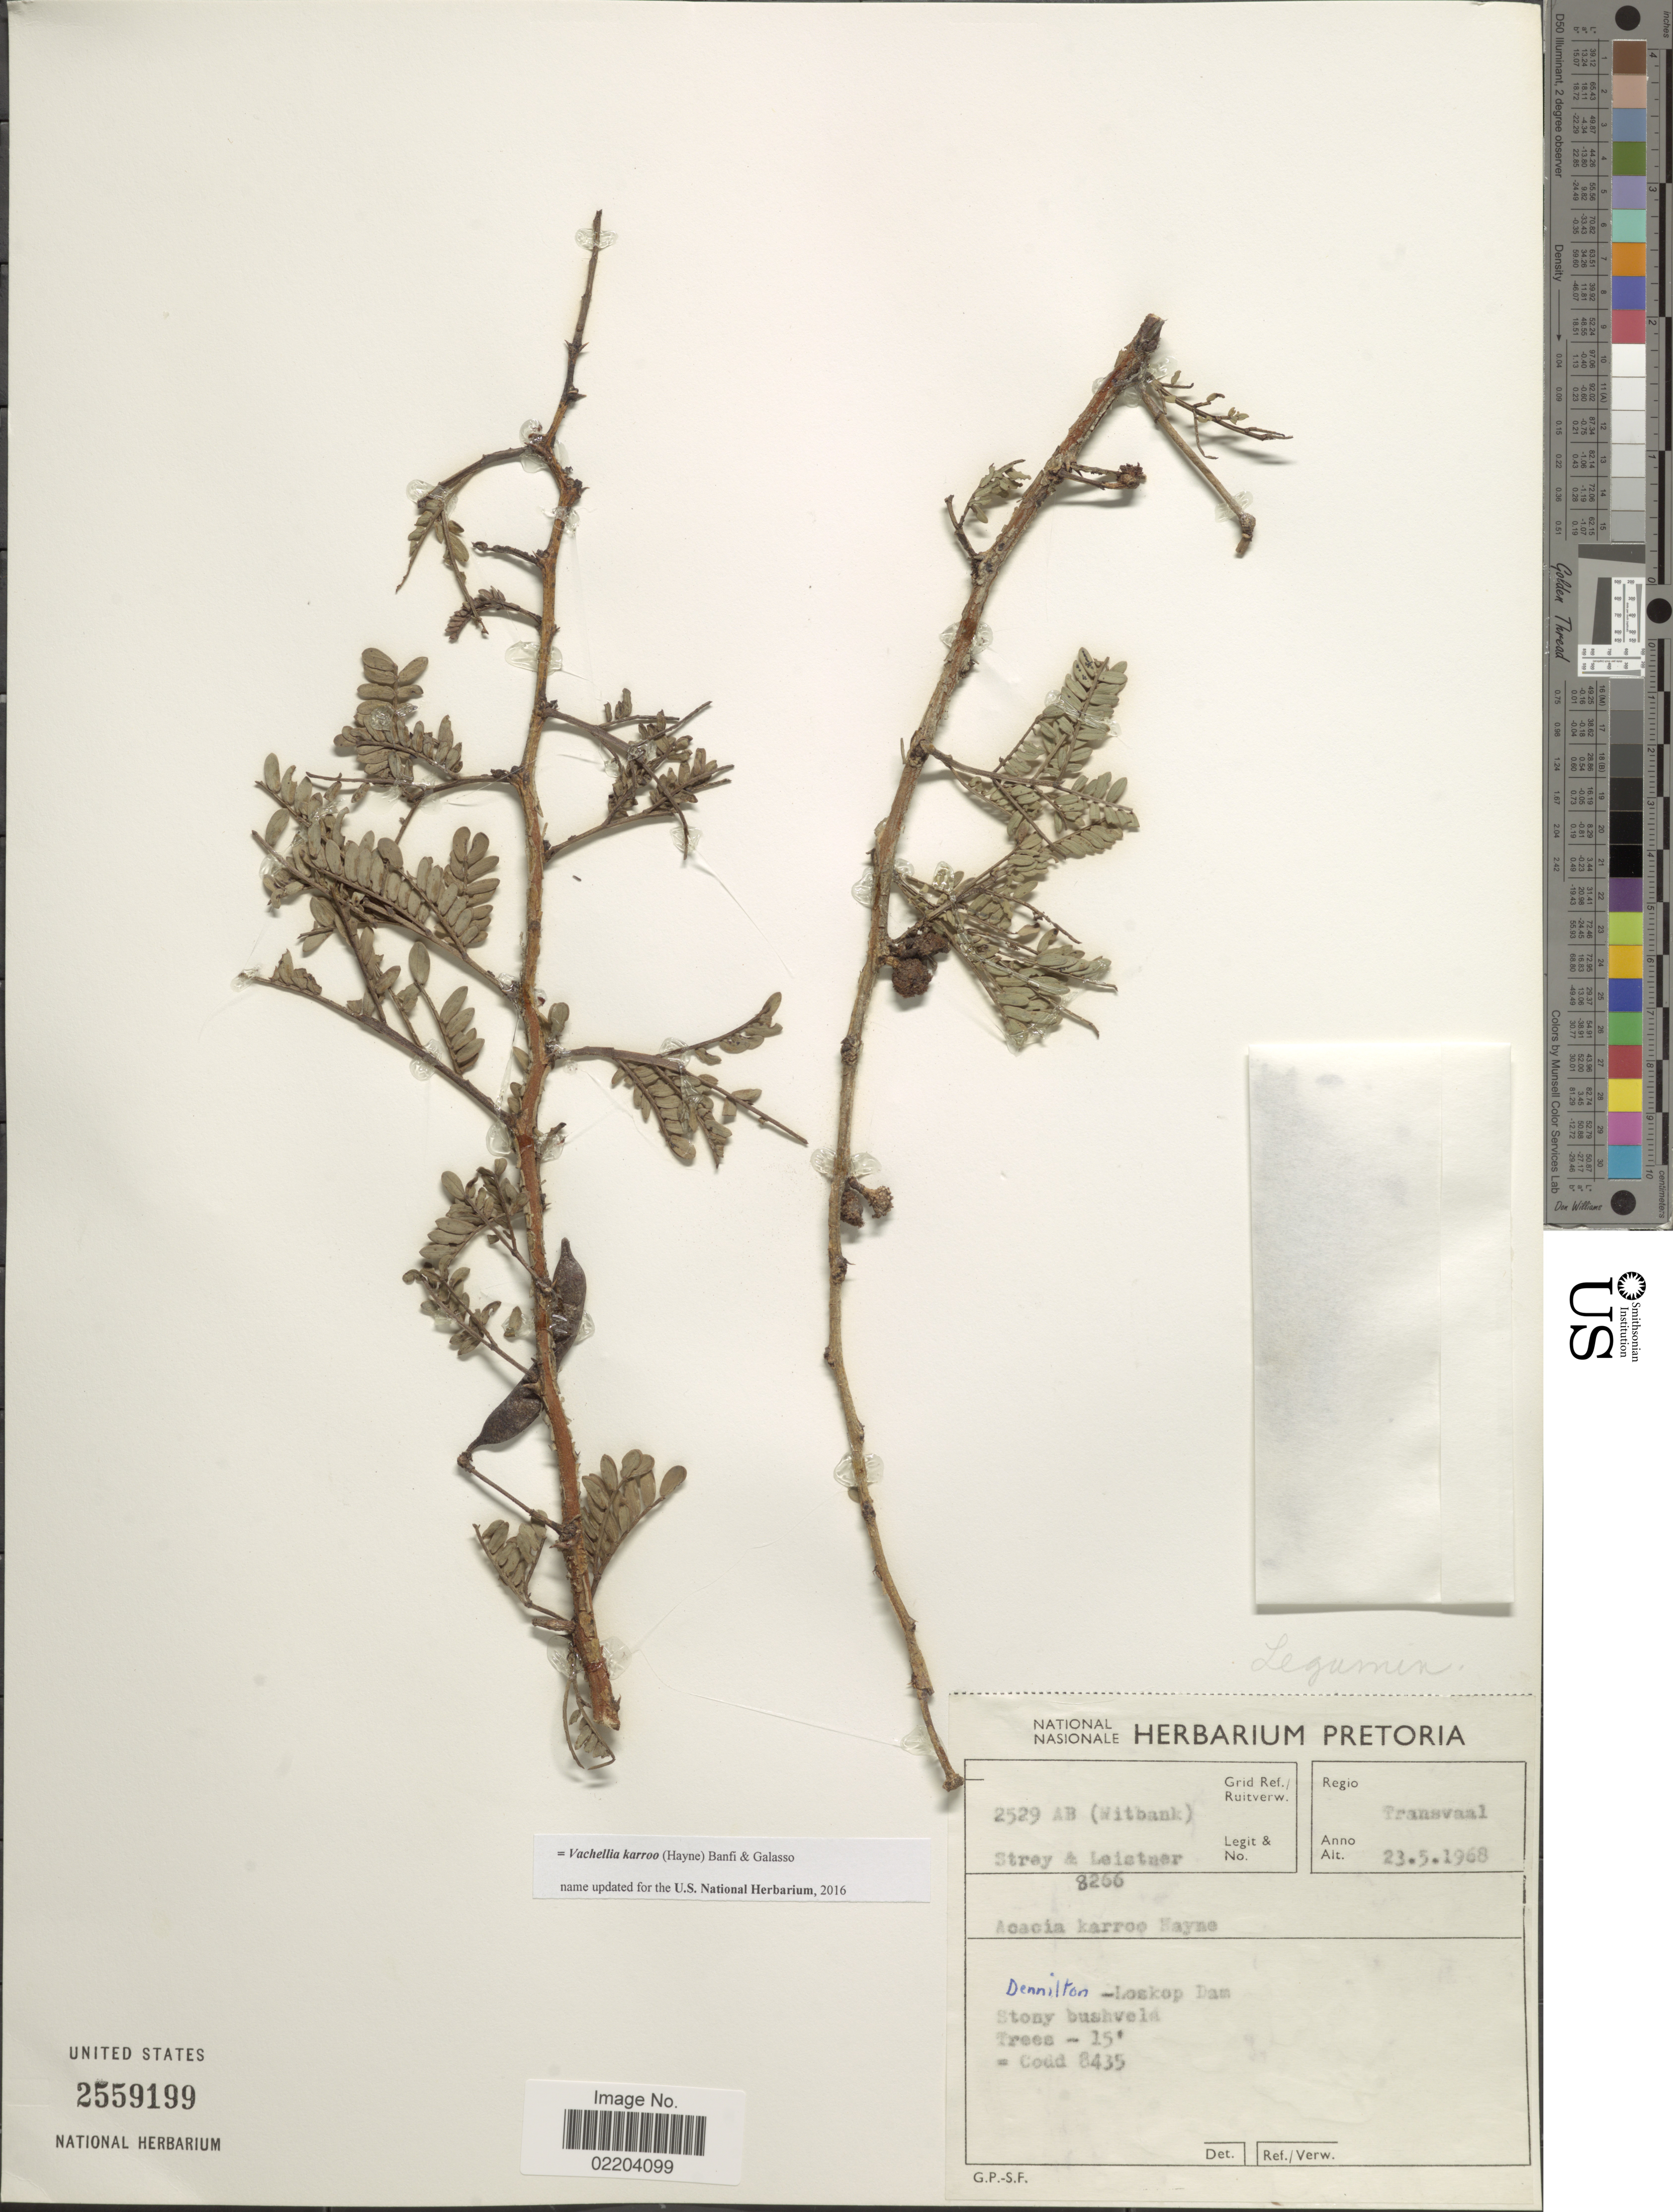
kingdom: Plantae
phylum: Tracheophyta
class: Magnoliopsida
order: Fabales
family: Fabaceae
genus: Vachellia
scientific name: Vachellia karroo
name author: (Hayne) Banfi & Galasso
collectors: -. Strey & Leistner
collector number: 8266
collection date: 1968-05-23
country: South Africa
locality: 2529 AB (Witbank). Regio Transvaal. Dennilton - Loskop Dam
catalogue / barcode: US 2559199